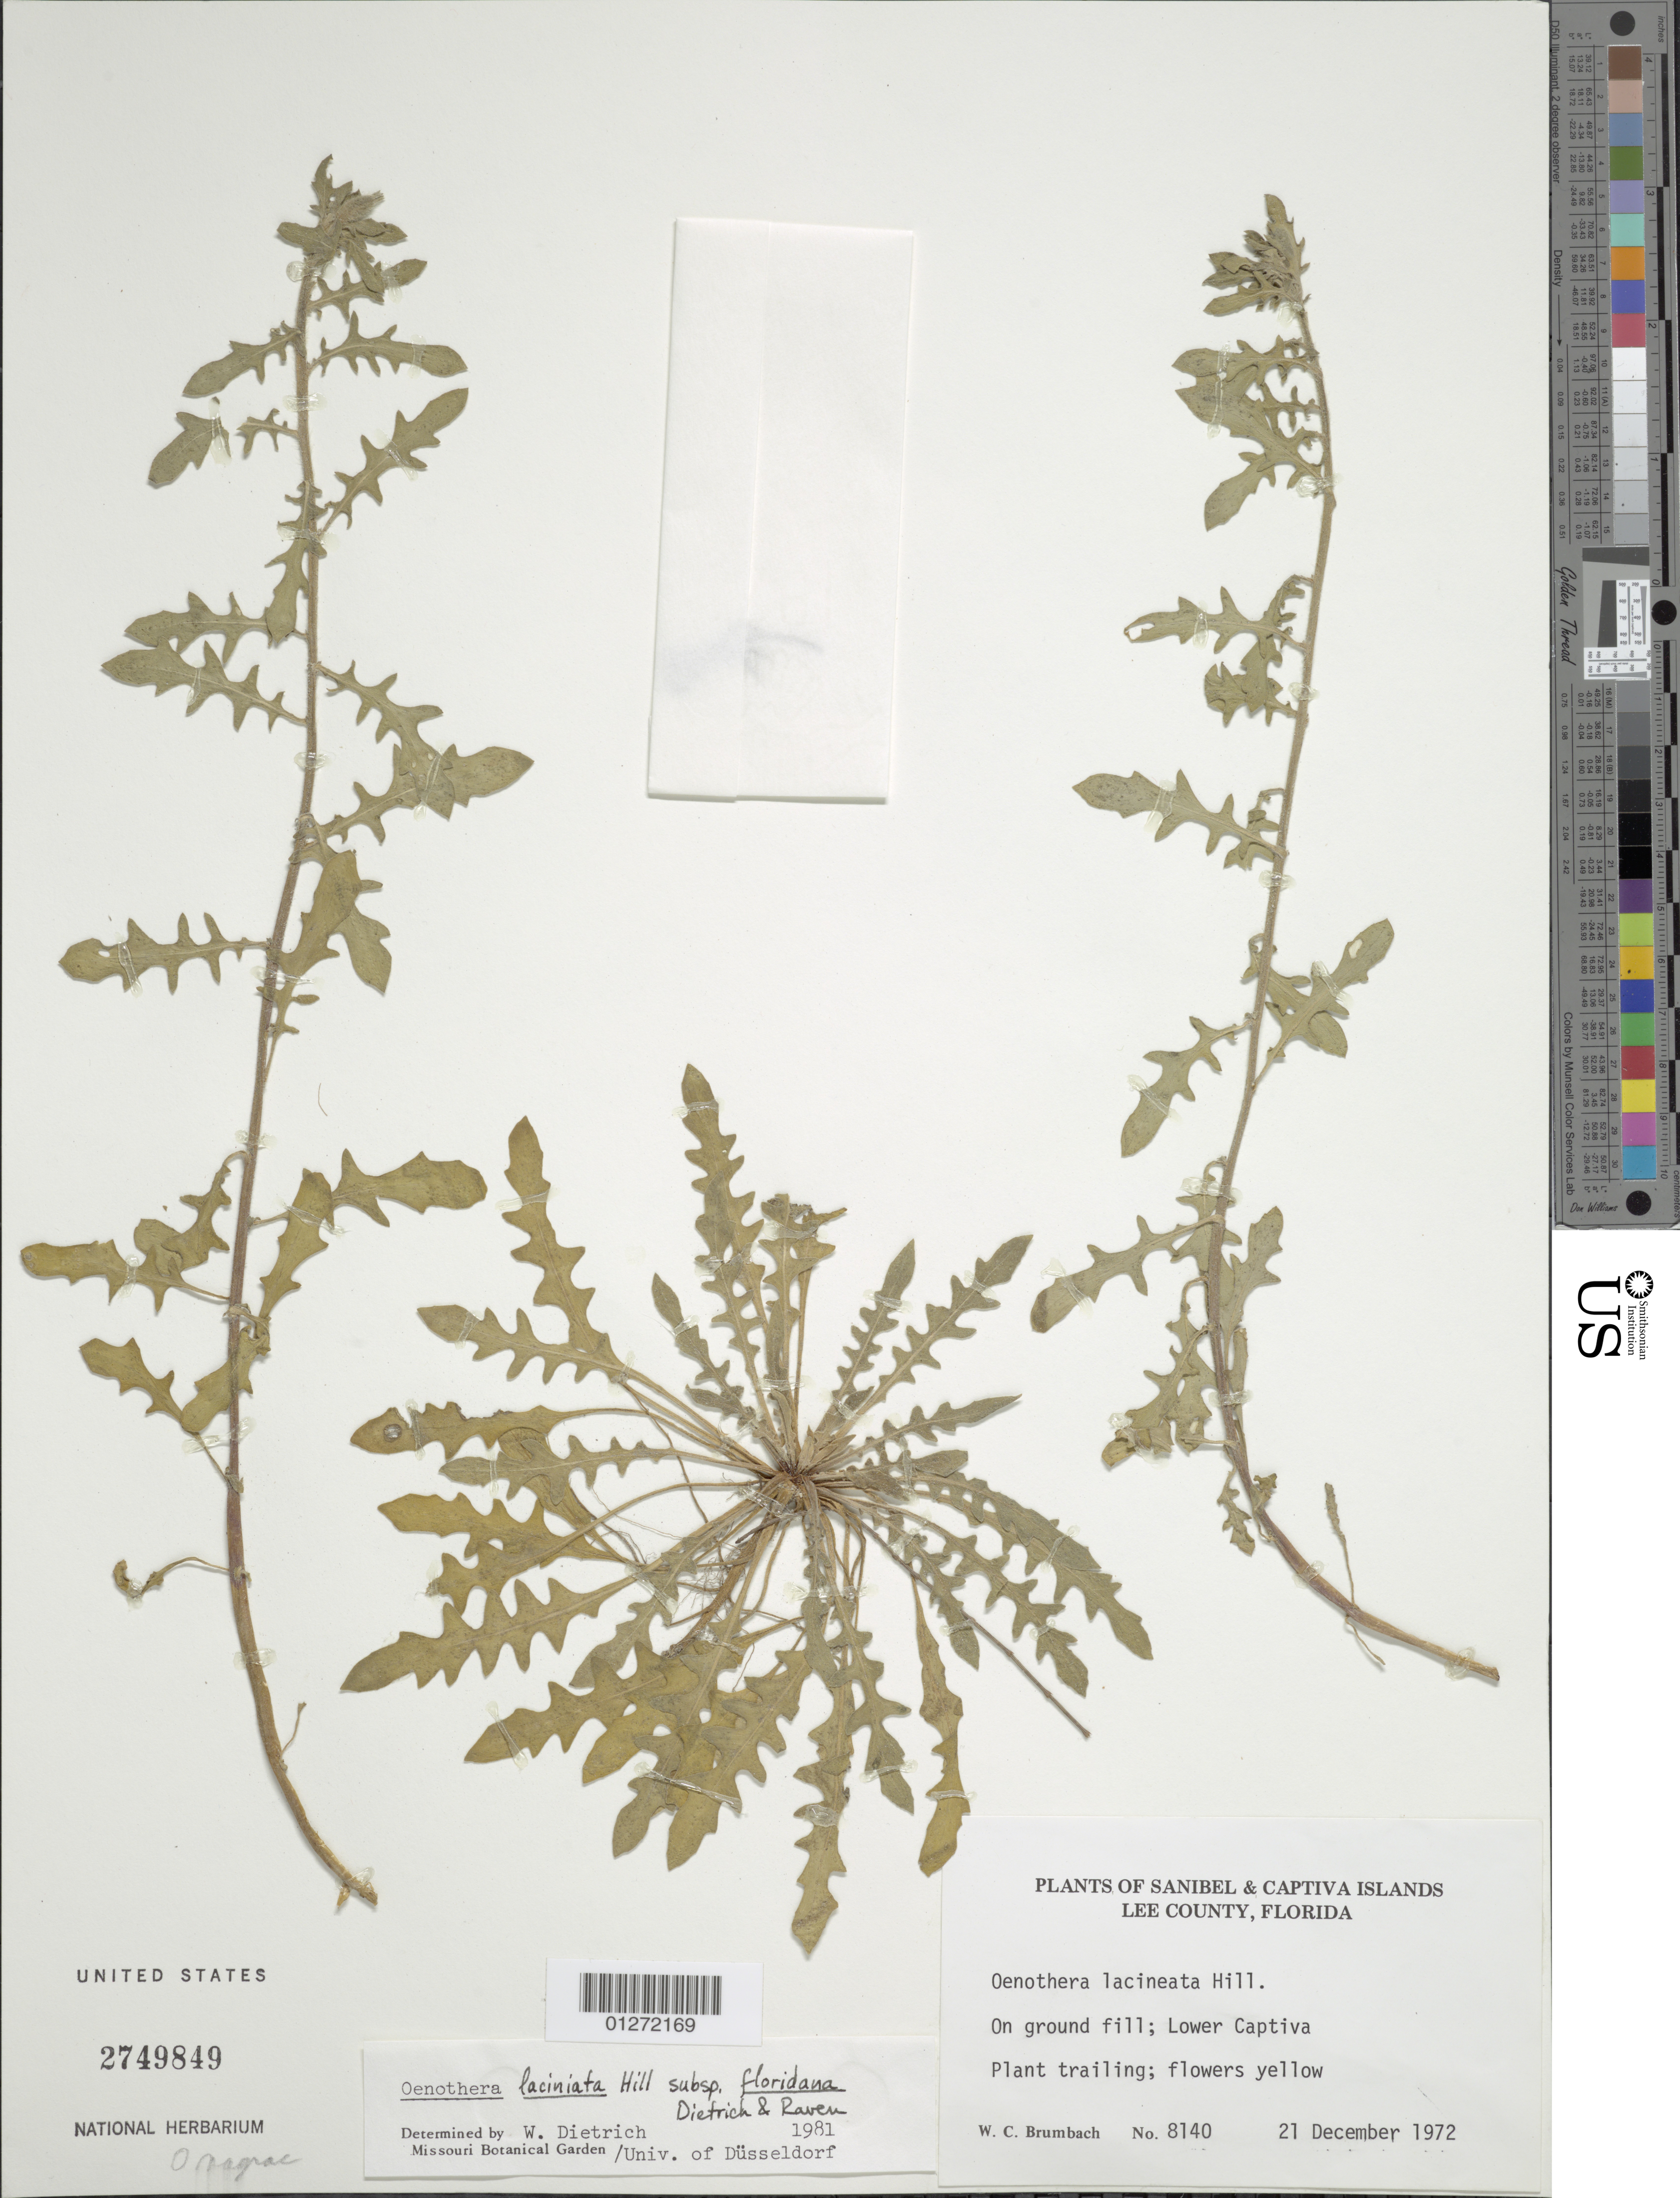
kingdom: Plantae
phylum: Tracheophyta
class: Magnoliopsida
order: Myrtales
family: Onagraceae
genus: Oenothera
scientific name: Oenothera laciniata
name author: Hill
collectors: W. C. Brumbach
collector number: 8140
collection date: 1972-12-21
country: United States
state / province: Florida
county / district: Lee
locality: Lower Captiva Island, on ground fill.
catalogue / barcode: US 2749849